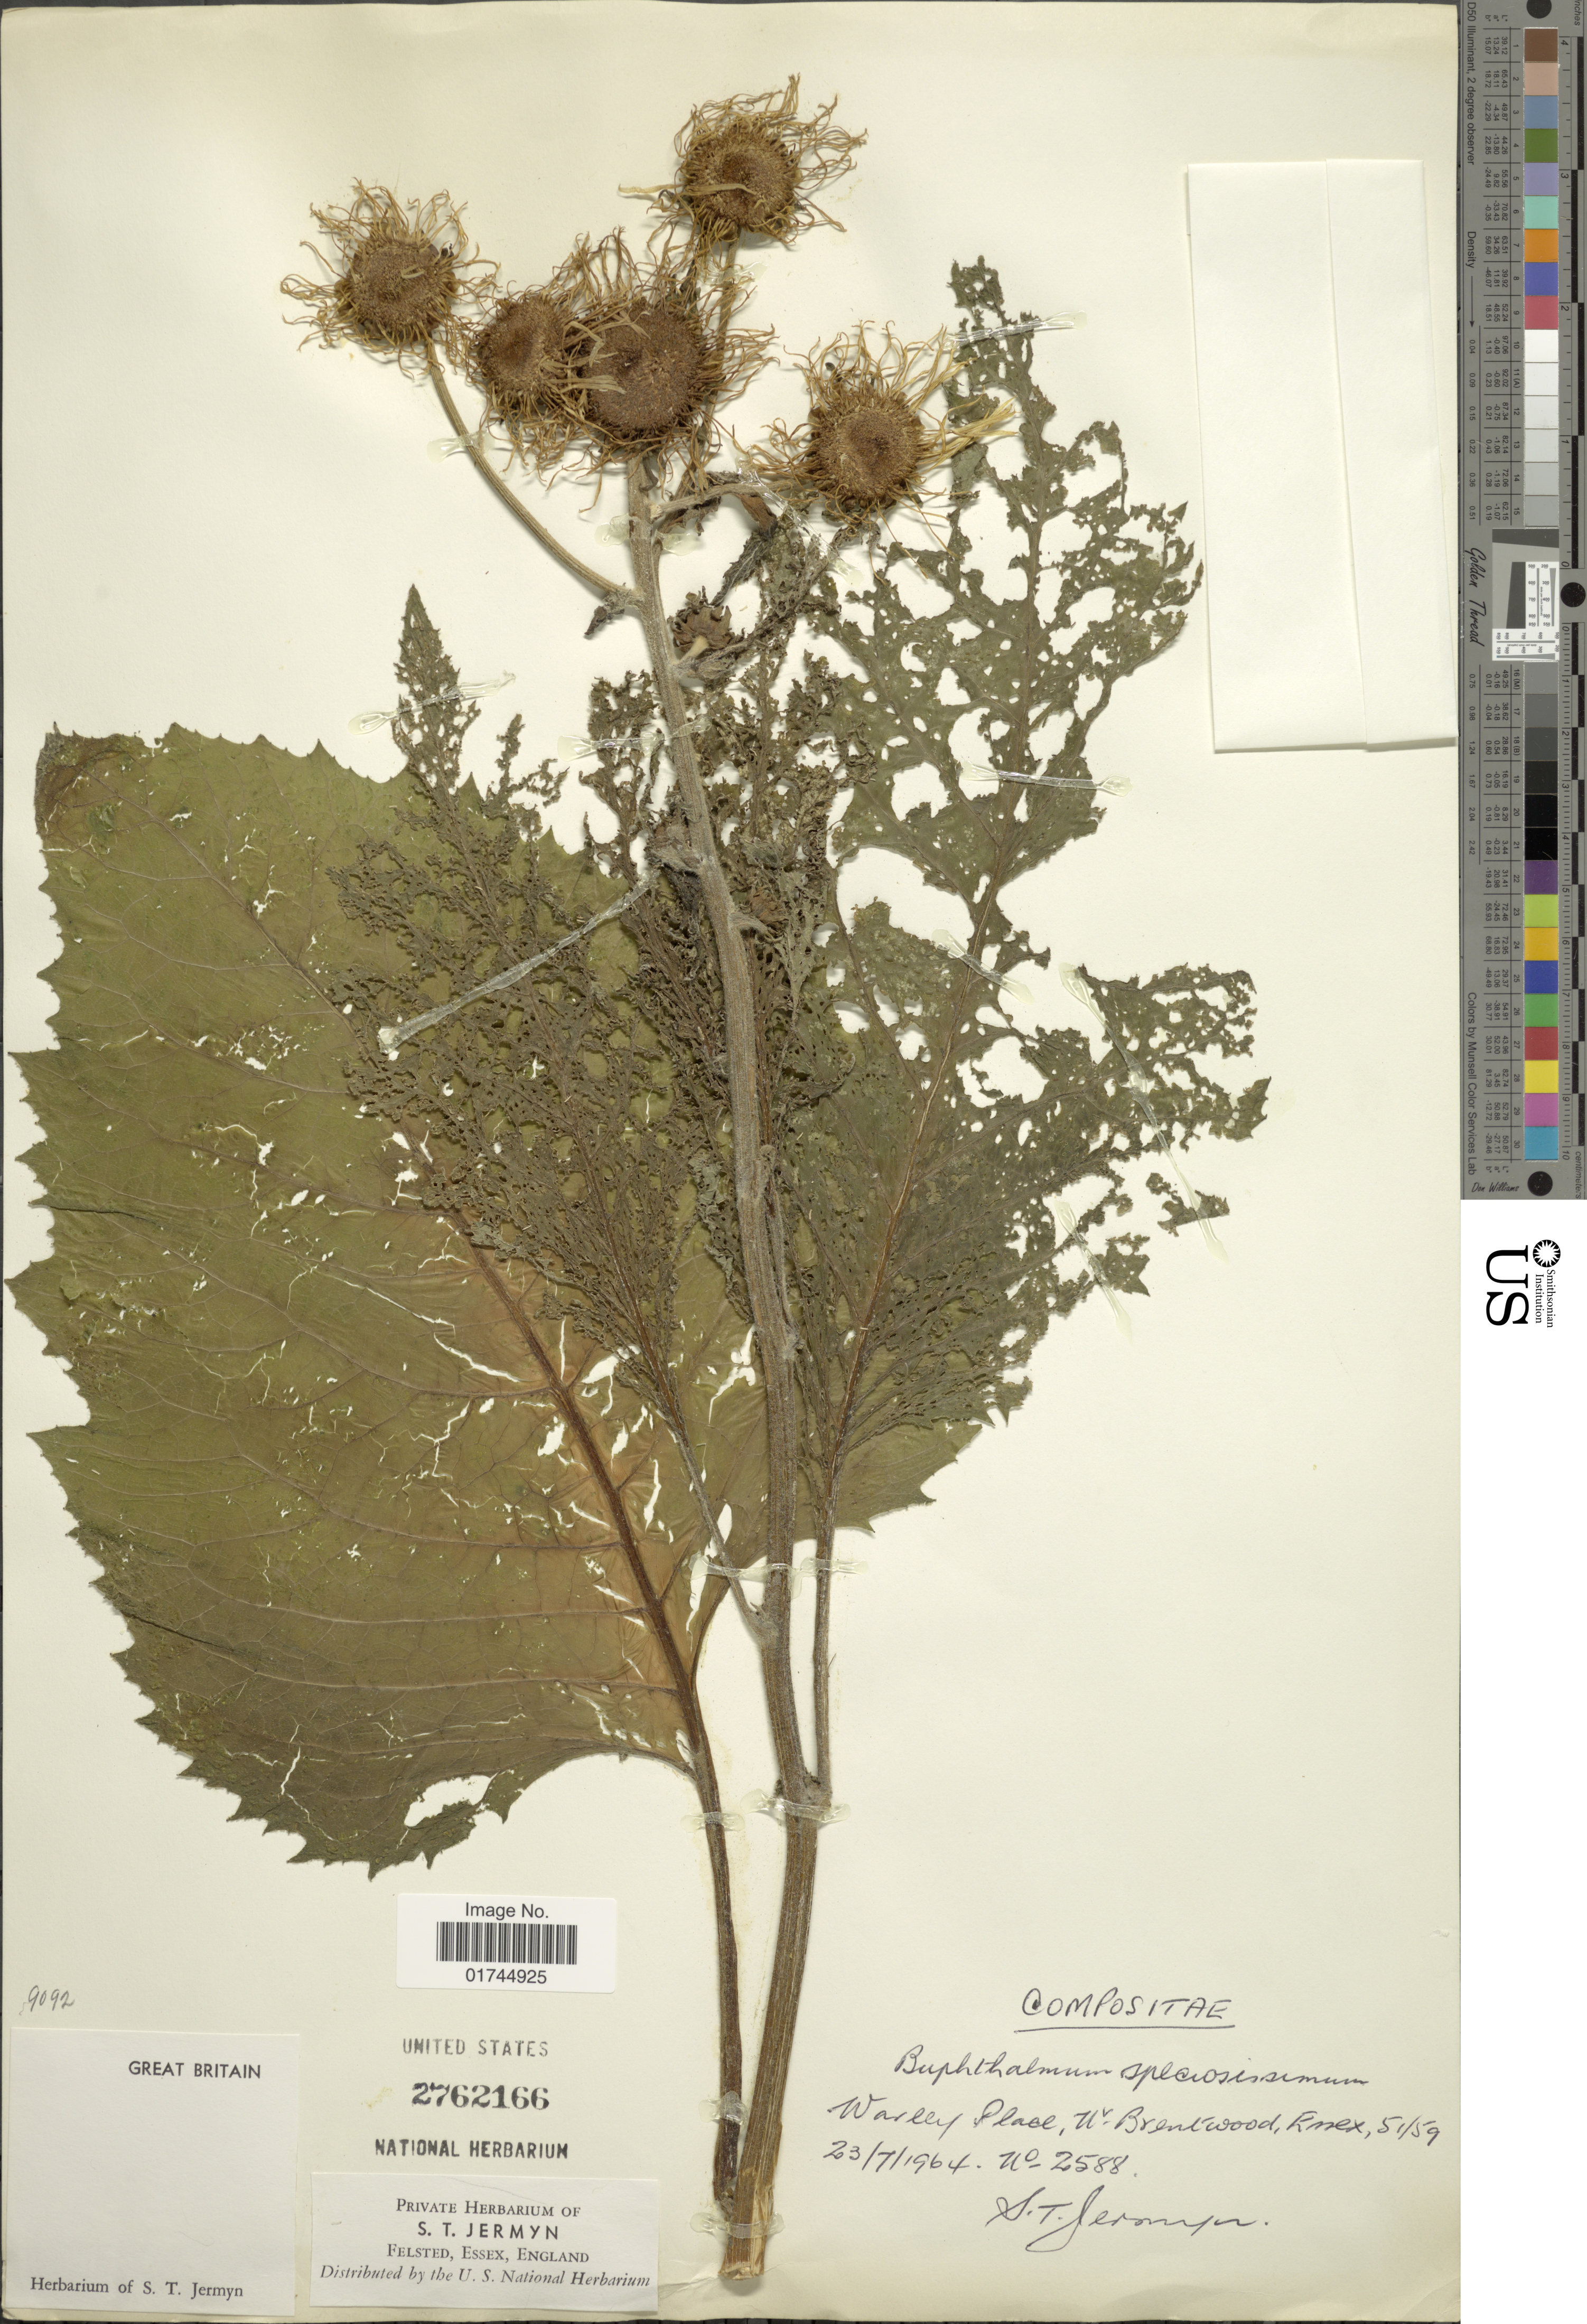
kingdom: Plantae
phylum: Tracheophyta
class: Magnoliopsida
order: Asterales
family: Asteraceae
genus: Buphthalmum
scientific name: Buphthalmum speciosissimum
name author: L.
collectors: S. Jermyn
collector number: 2588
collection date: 1964-01-23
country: United Kingdom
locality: Warley Place, Nv Brentwood, Essex 51/59.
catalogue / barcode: US 2762166